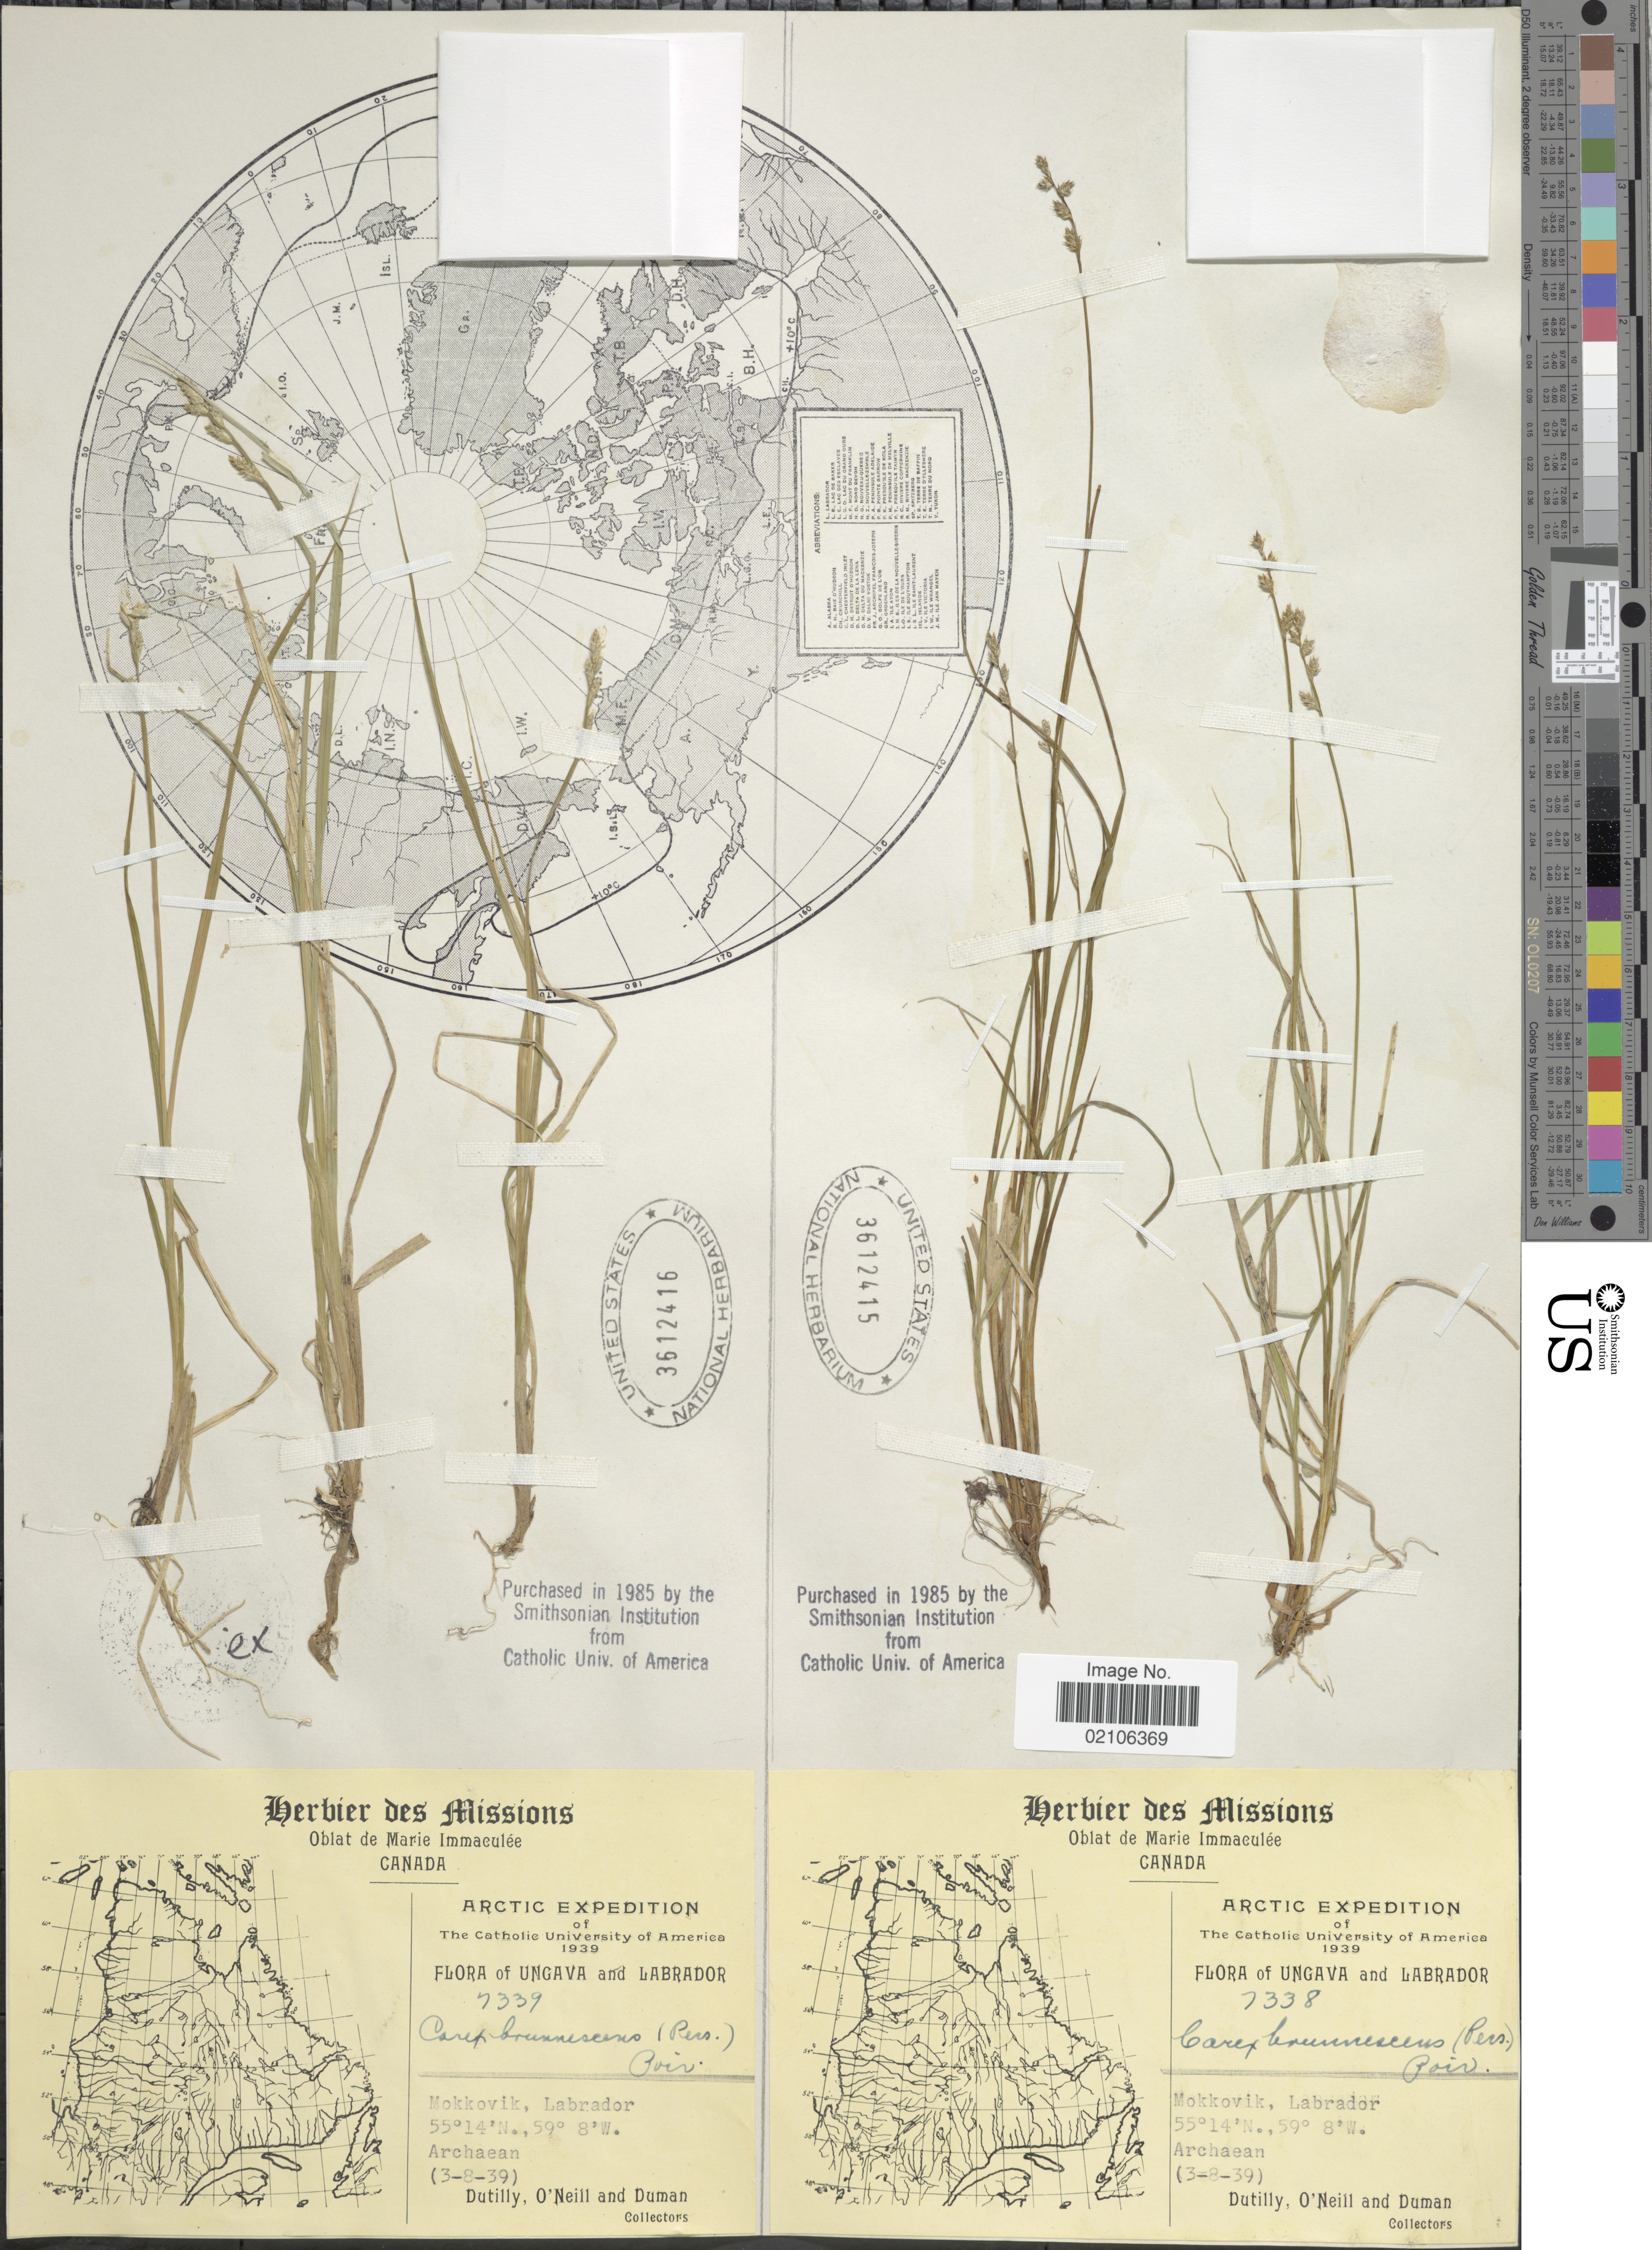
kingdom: Plantae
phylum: Tracheophyta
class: Liliopsida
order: Poales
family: Cyperaceae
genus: Carex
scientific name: Carex brunnescens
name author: (Pers.) Poir.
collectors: -. Dutilly, O'Neil & -. Duman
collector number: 7338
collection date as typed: Transcribed d/m/y: 3/8/39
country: Canada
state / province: Newfoundland and Labrador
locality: Ungava and Labrador, Mokovik, Labrador, Archaean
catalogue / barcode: US 3612415-2